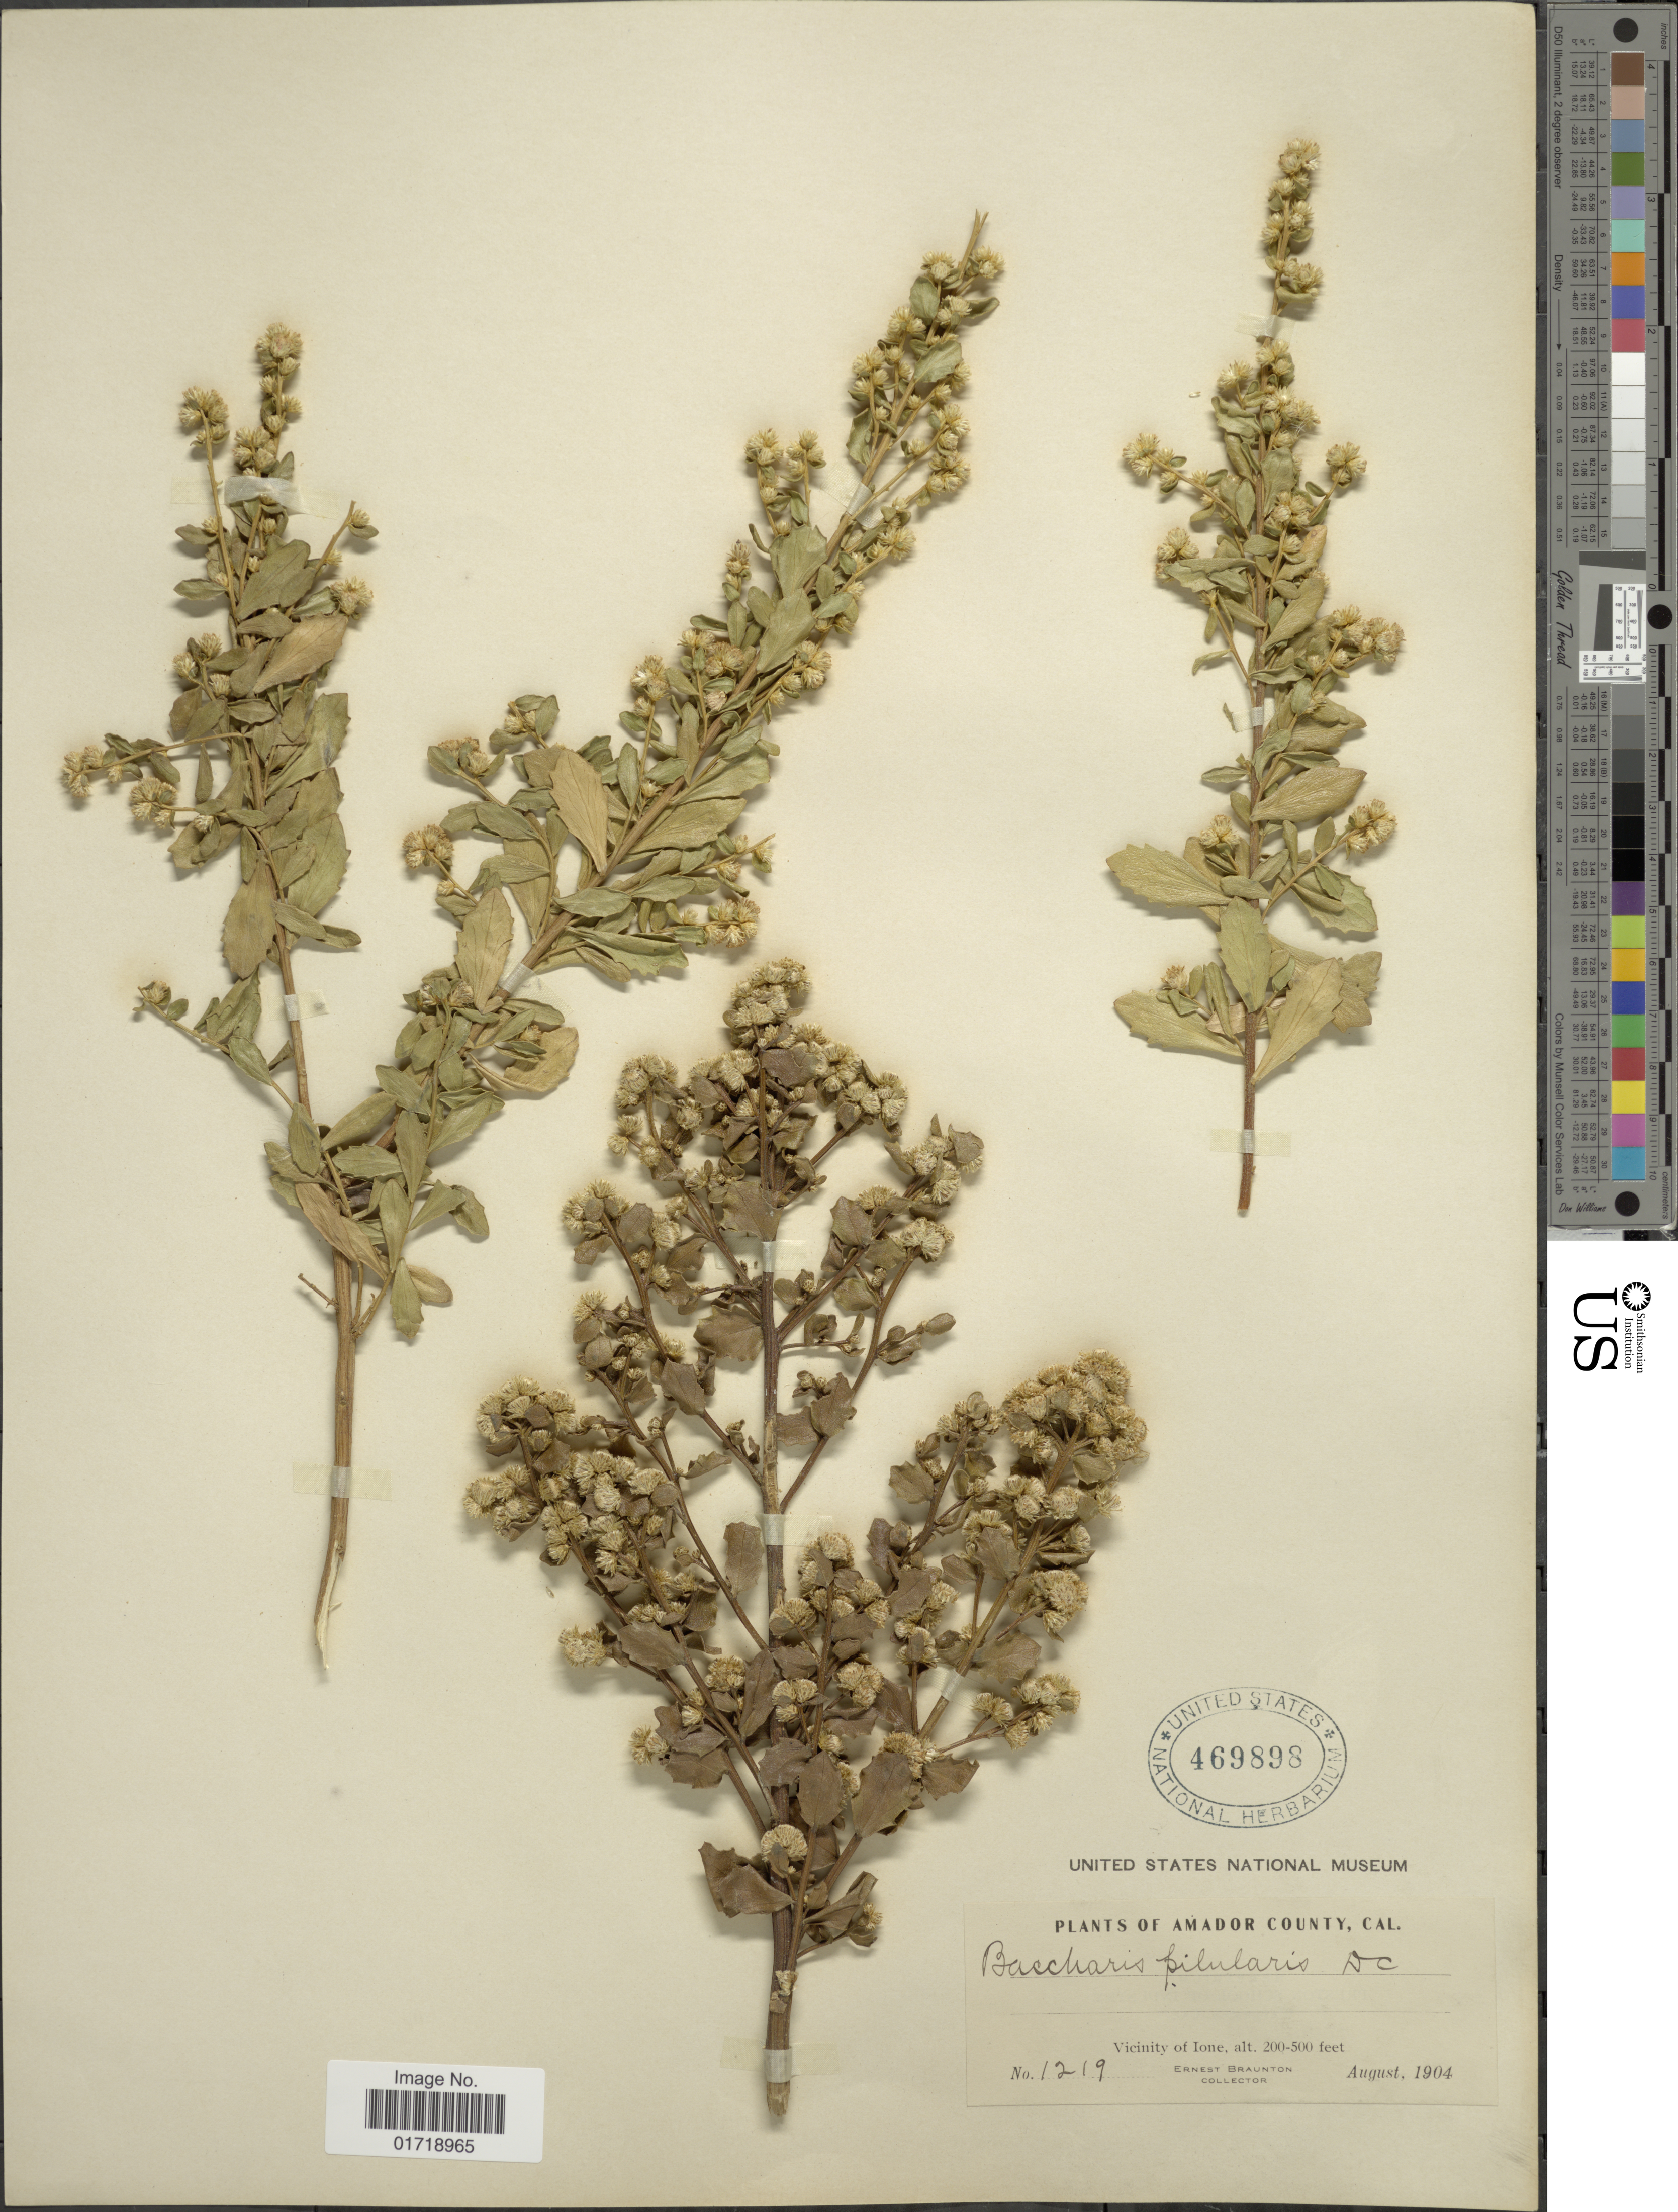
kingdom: Plantae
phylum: Tracheophyta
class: Magnoliopsida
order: Asterales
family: Asteraceae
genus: Baccharis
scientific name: Baccharis pilularis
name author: DC.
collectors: E. Braunton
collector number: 1219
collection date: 1904-08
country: United States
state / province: California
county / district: Amador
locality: Amador County, Cal., Vicinity of Ione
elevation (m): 61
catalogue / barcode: US 469898